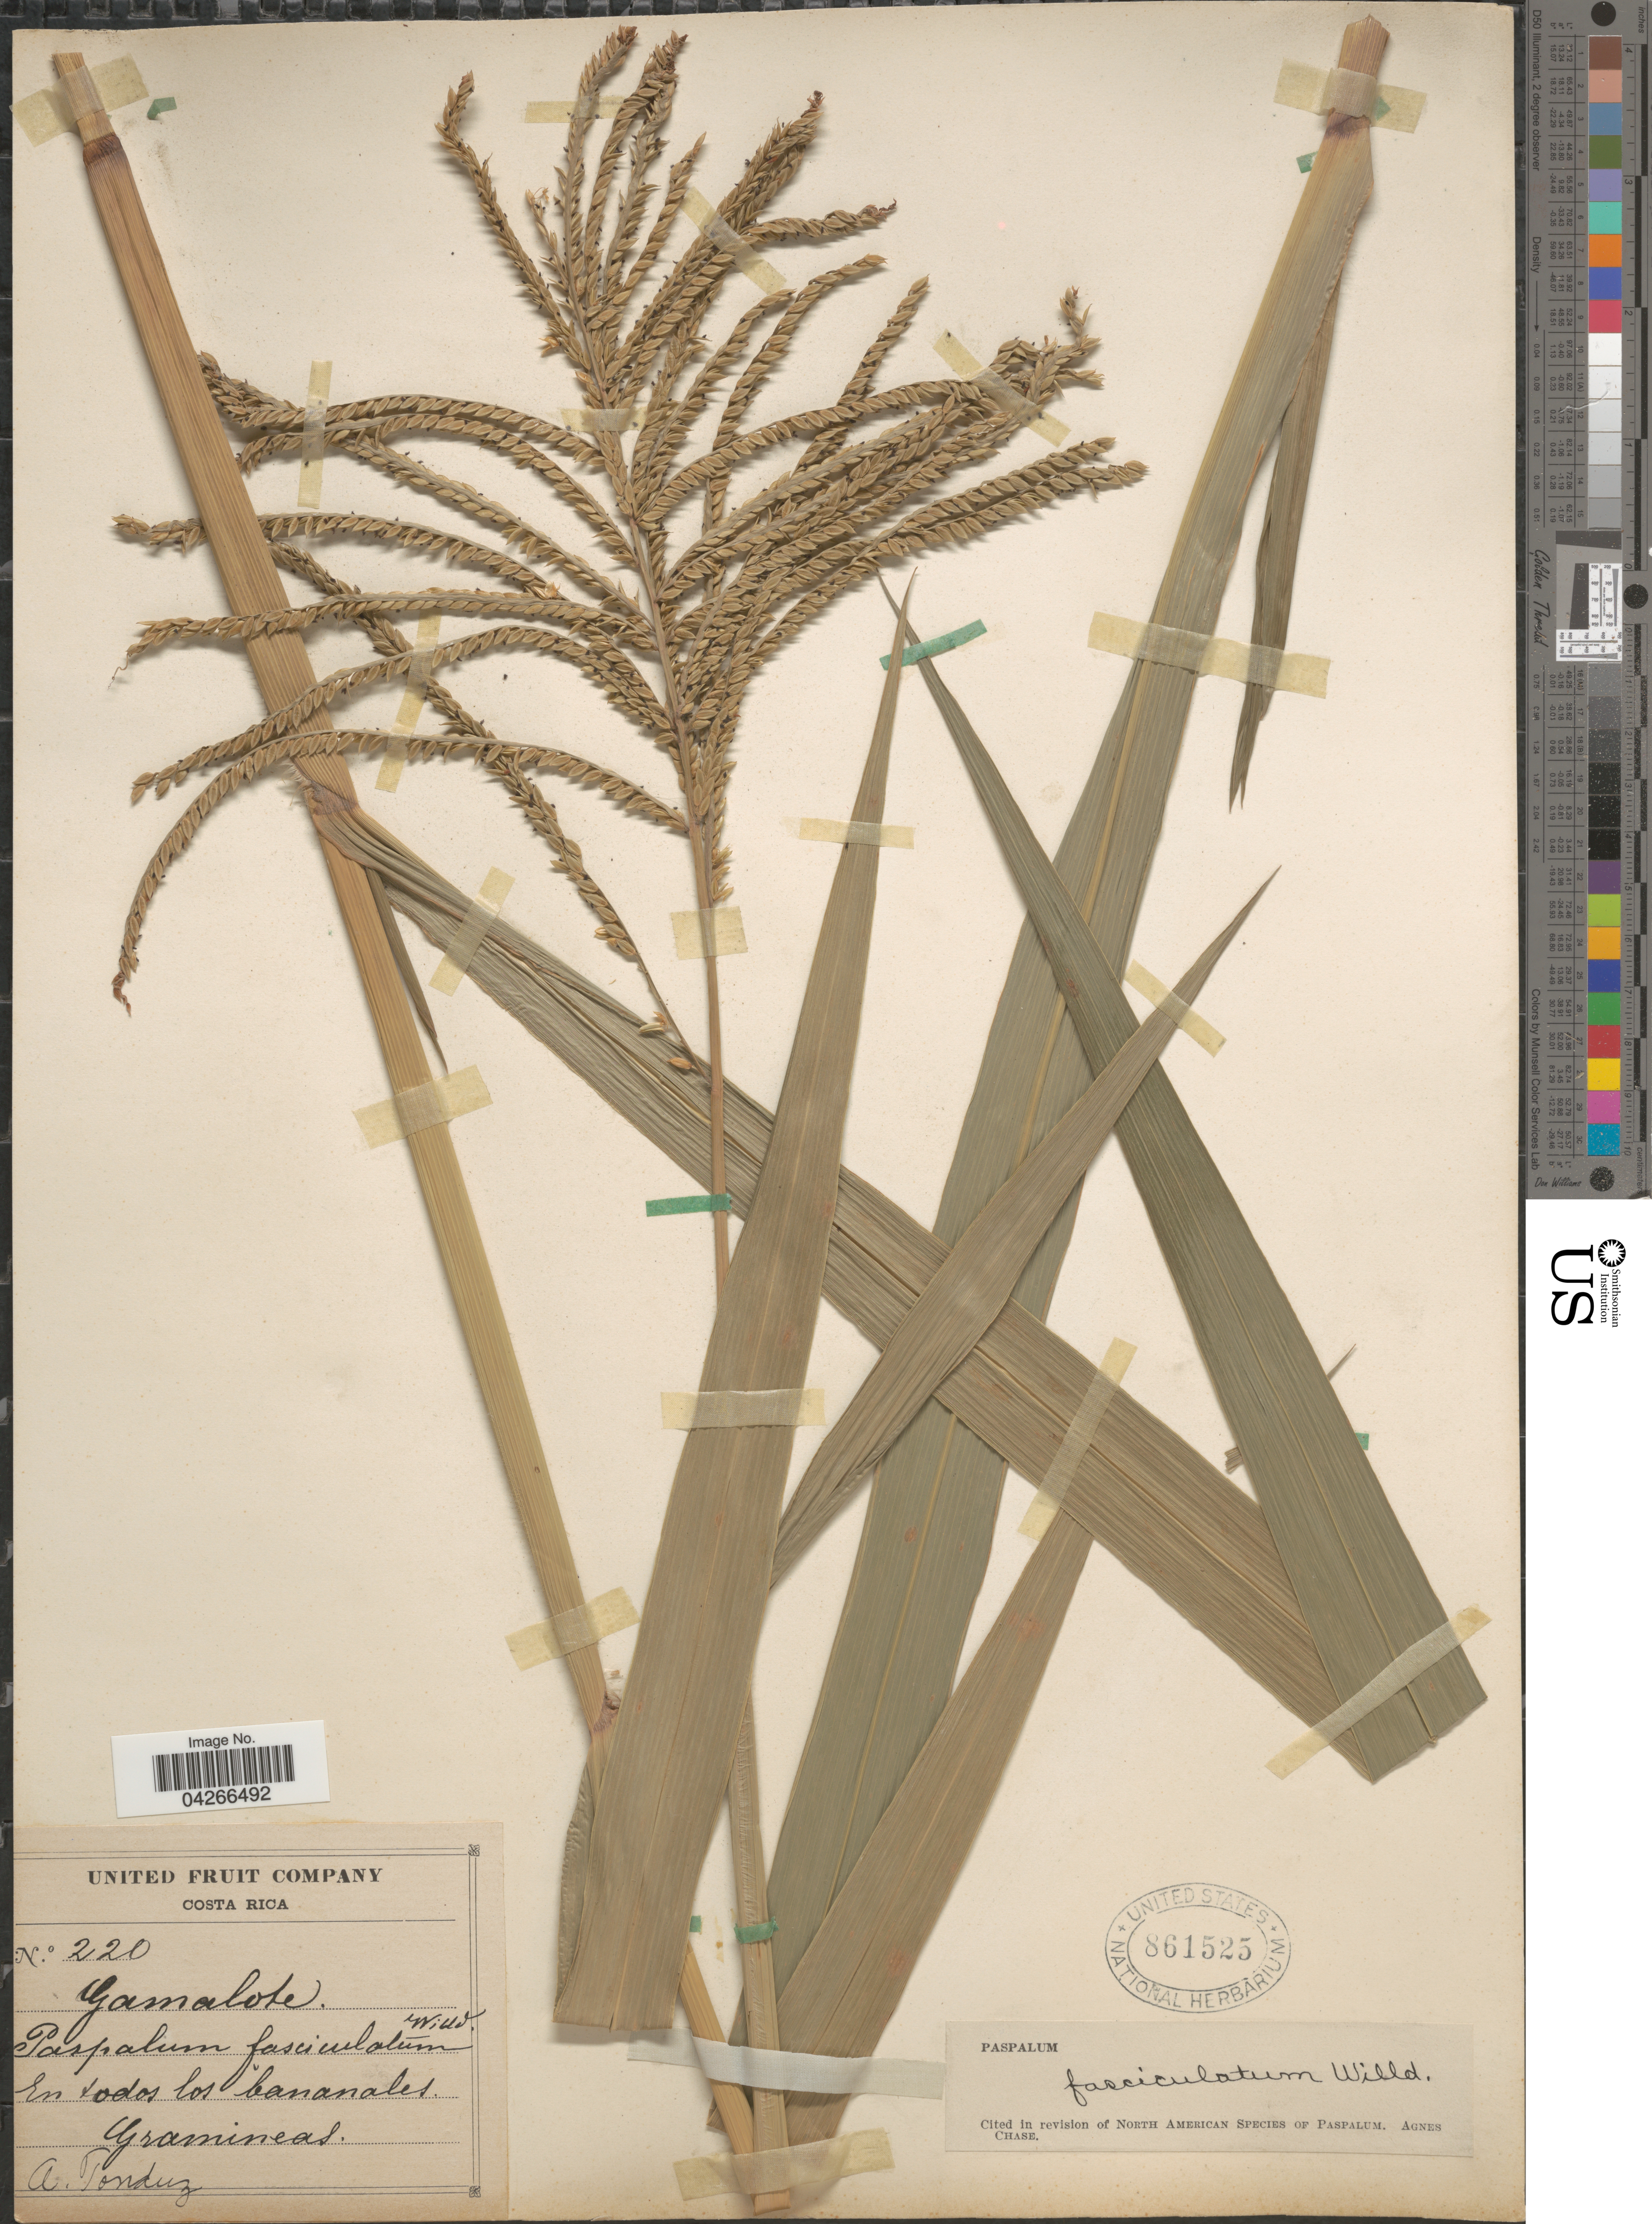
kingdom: Plantae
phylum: Tracheophyta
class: Liliopsida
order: Poales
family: Poaceae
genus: Paspalum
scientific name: Paspalum fasciculatum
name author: Willd. ex Flüggé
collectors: A. Tonduz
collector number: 220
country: Costa Rica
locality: United Fruit Company [unsure placement] En todos los bananales.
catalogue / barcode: US 861525